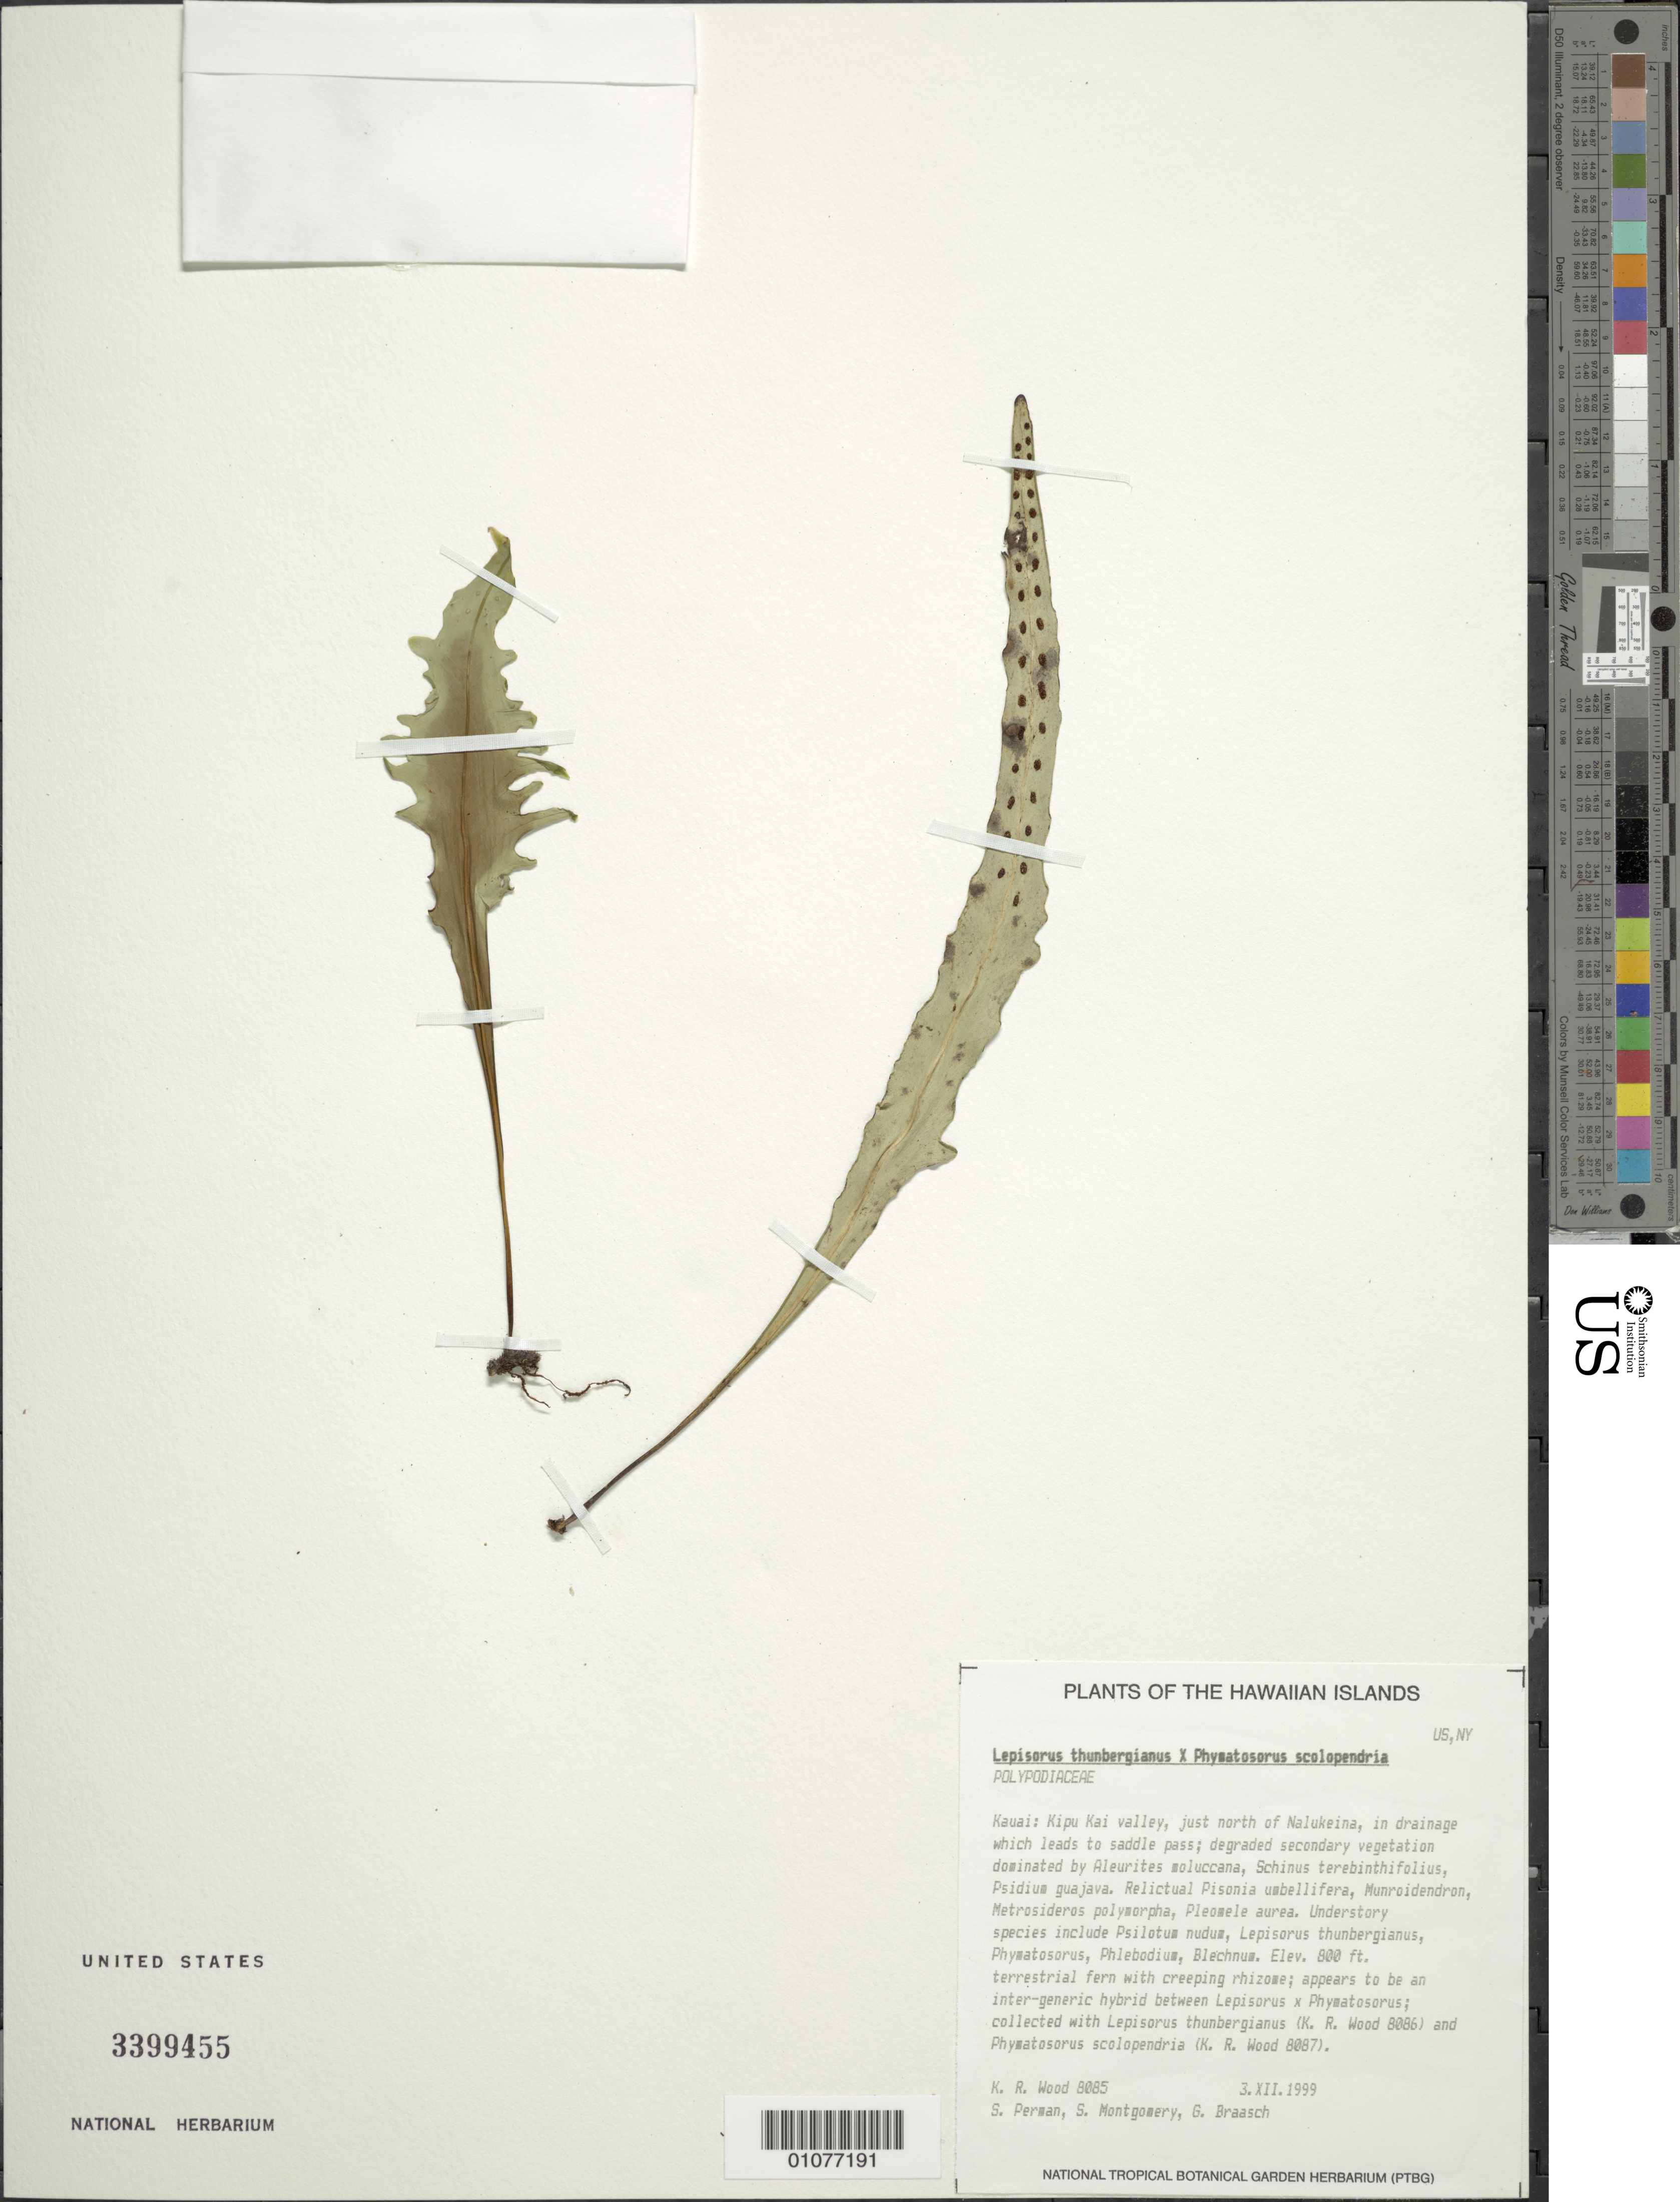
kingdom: Plantae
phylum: Tracheophyta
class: Polypodiopsida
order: Polypodiales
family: Polypodiaceae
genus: Polypodium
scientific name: Polypodium sp.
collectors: K. R. Wood, S. P. Perlman, S. Montgomery & G. Braasch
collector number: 8085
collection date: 1999-12-03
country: United States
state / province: Hawaii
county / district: Kaui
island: Kaua'i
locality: Kipu Kai Valley, just north of Nalukeina, in drainage which leads to saddle pass.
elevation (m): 244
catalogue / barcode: US 3399455